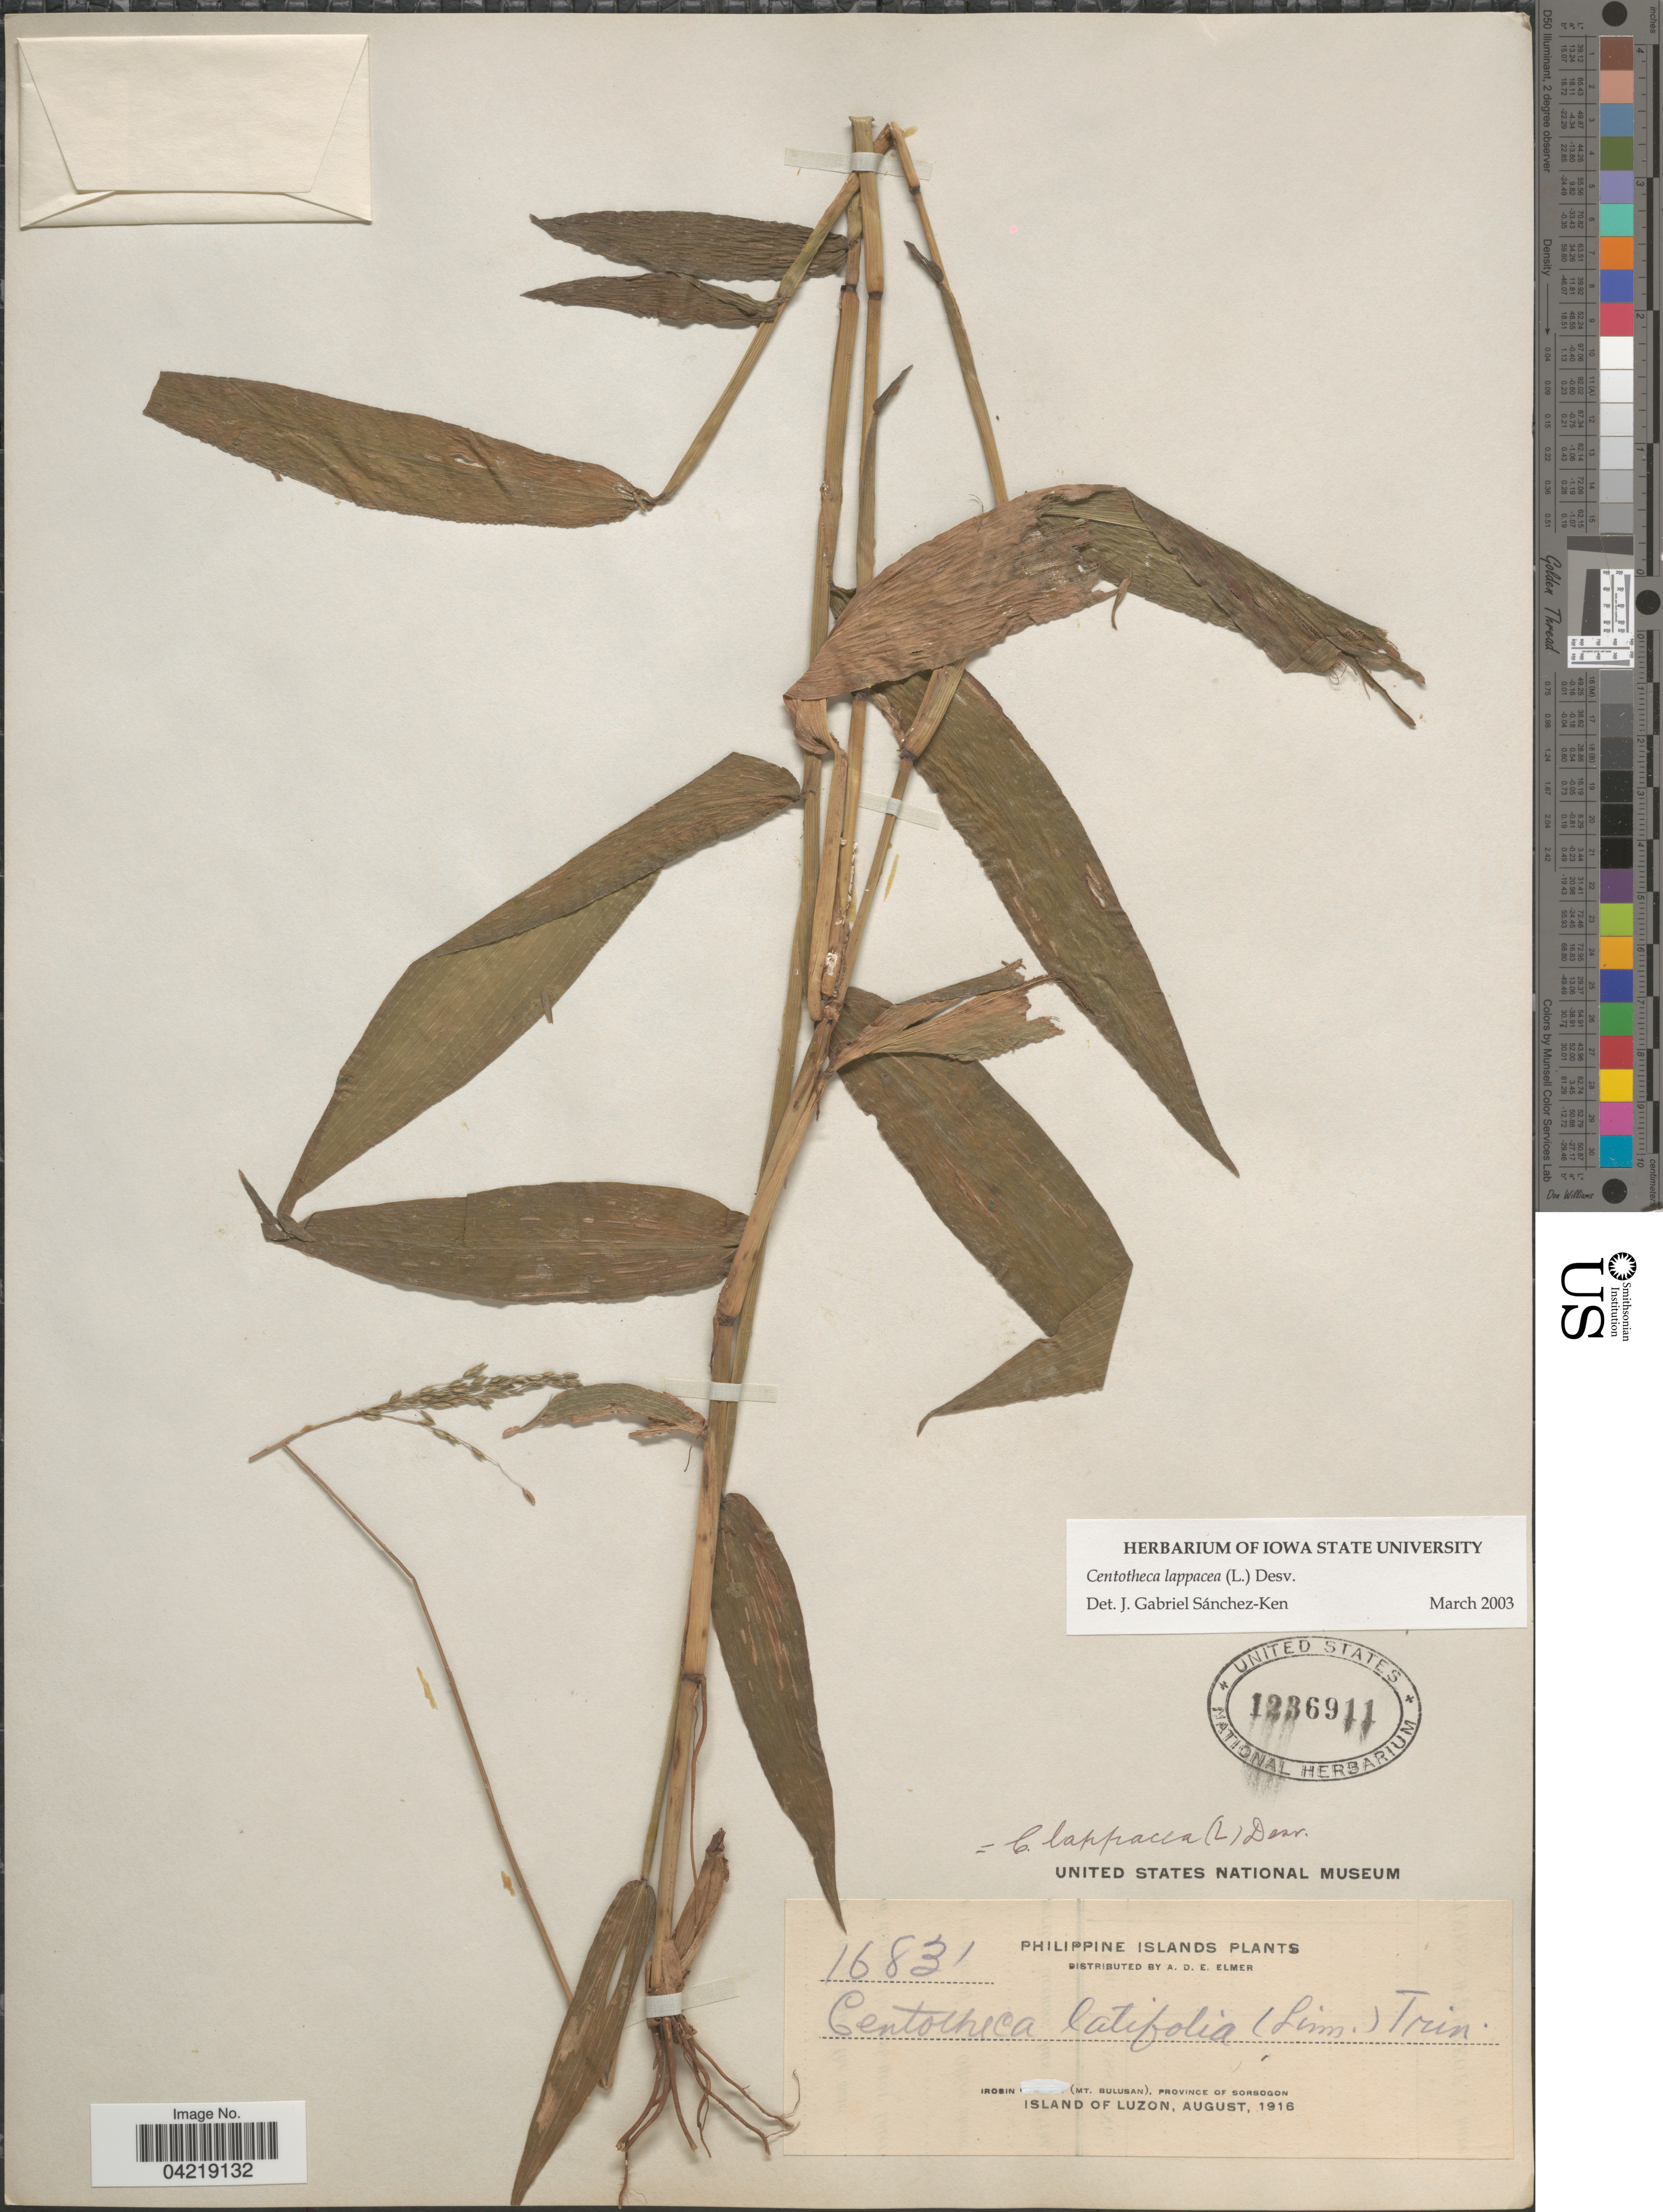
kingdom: Plantae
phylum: Tracheophyta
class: Liliopsida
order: Poales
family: Poaceae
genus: Centotheca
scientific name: Centotheca lappacea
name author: (L.) Desv.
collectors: A. D. E. Elmer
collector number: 16831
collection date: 1916-08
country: Philippines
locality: Philippine Islands. Irosin (Mt. Bulusan), Province of Sorsogon. Island of Luzon.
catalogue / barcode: US 1236911